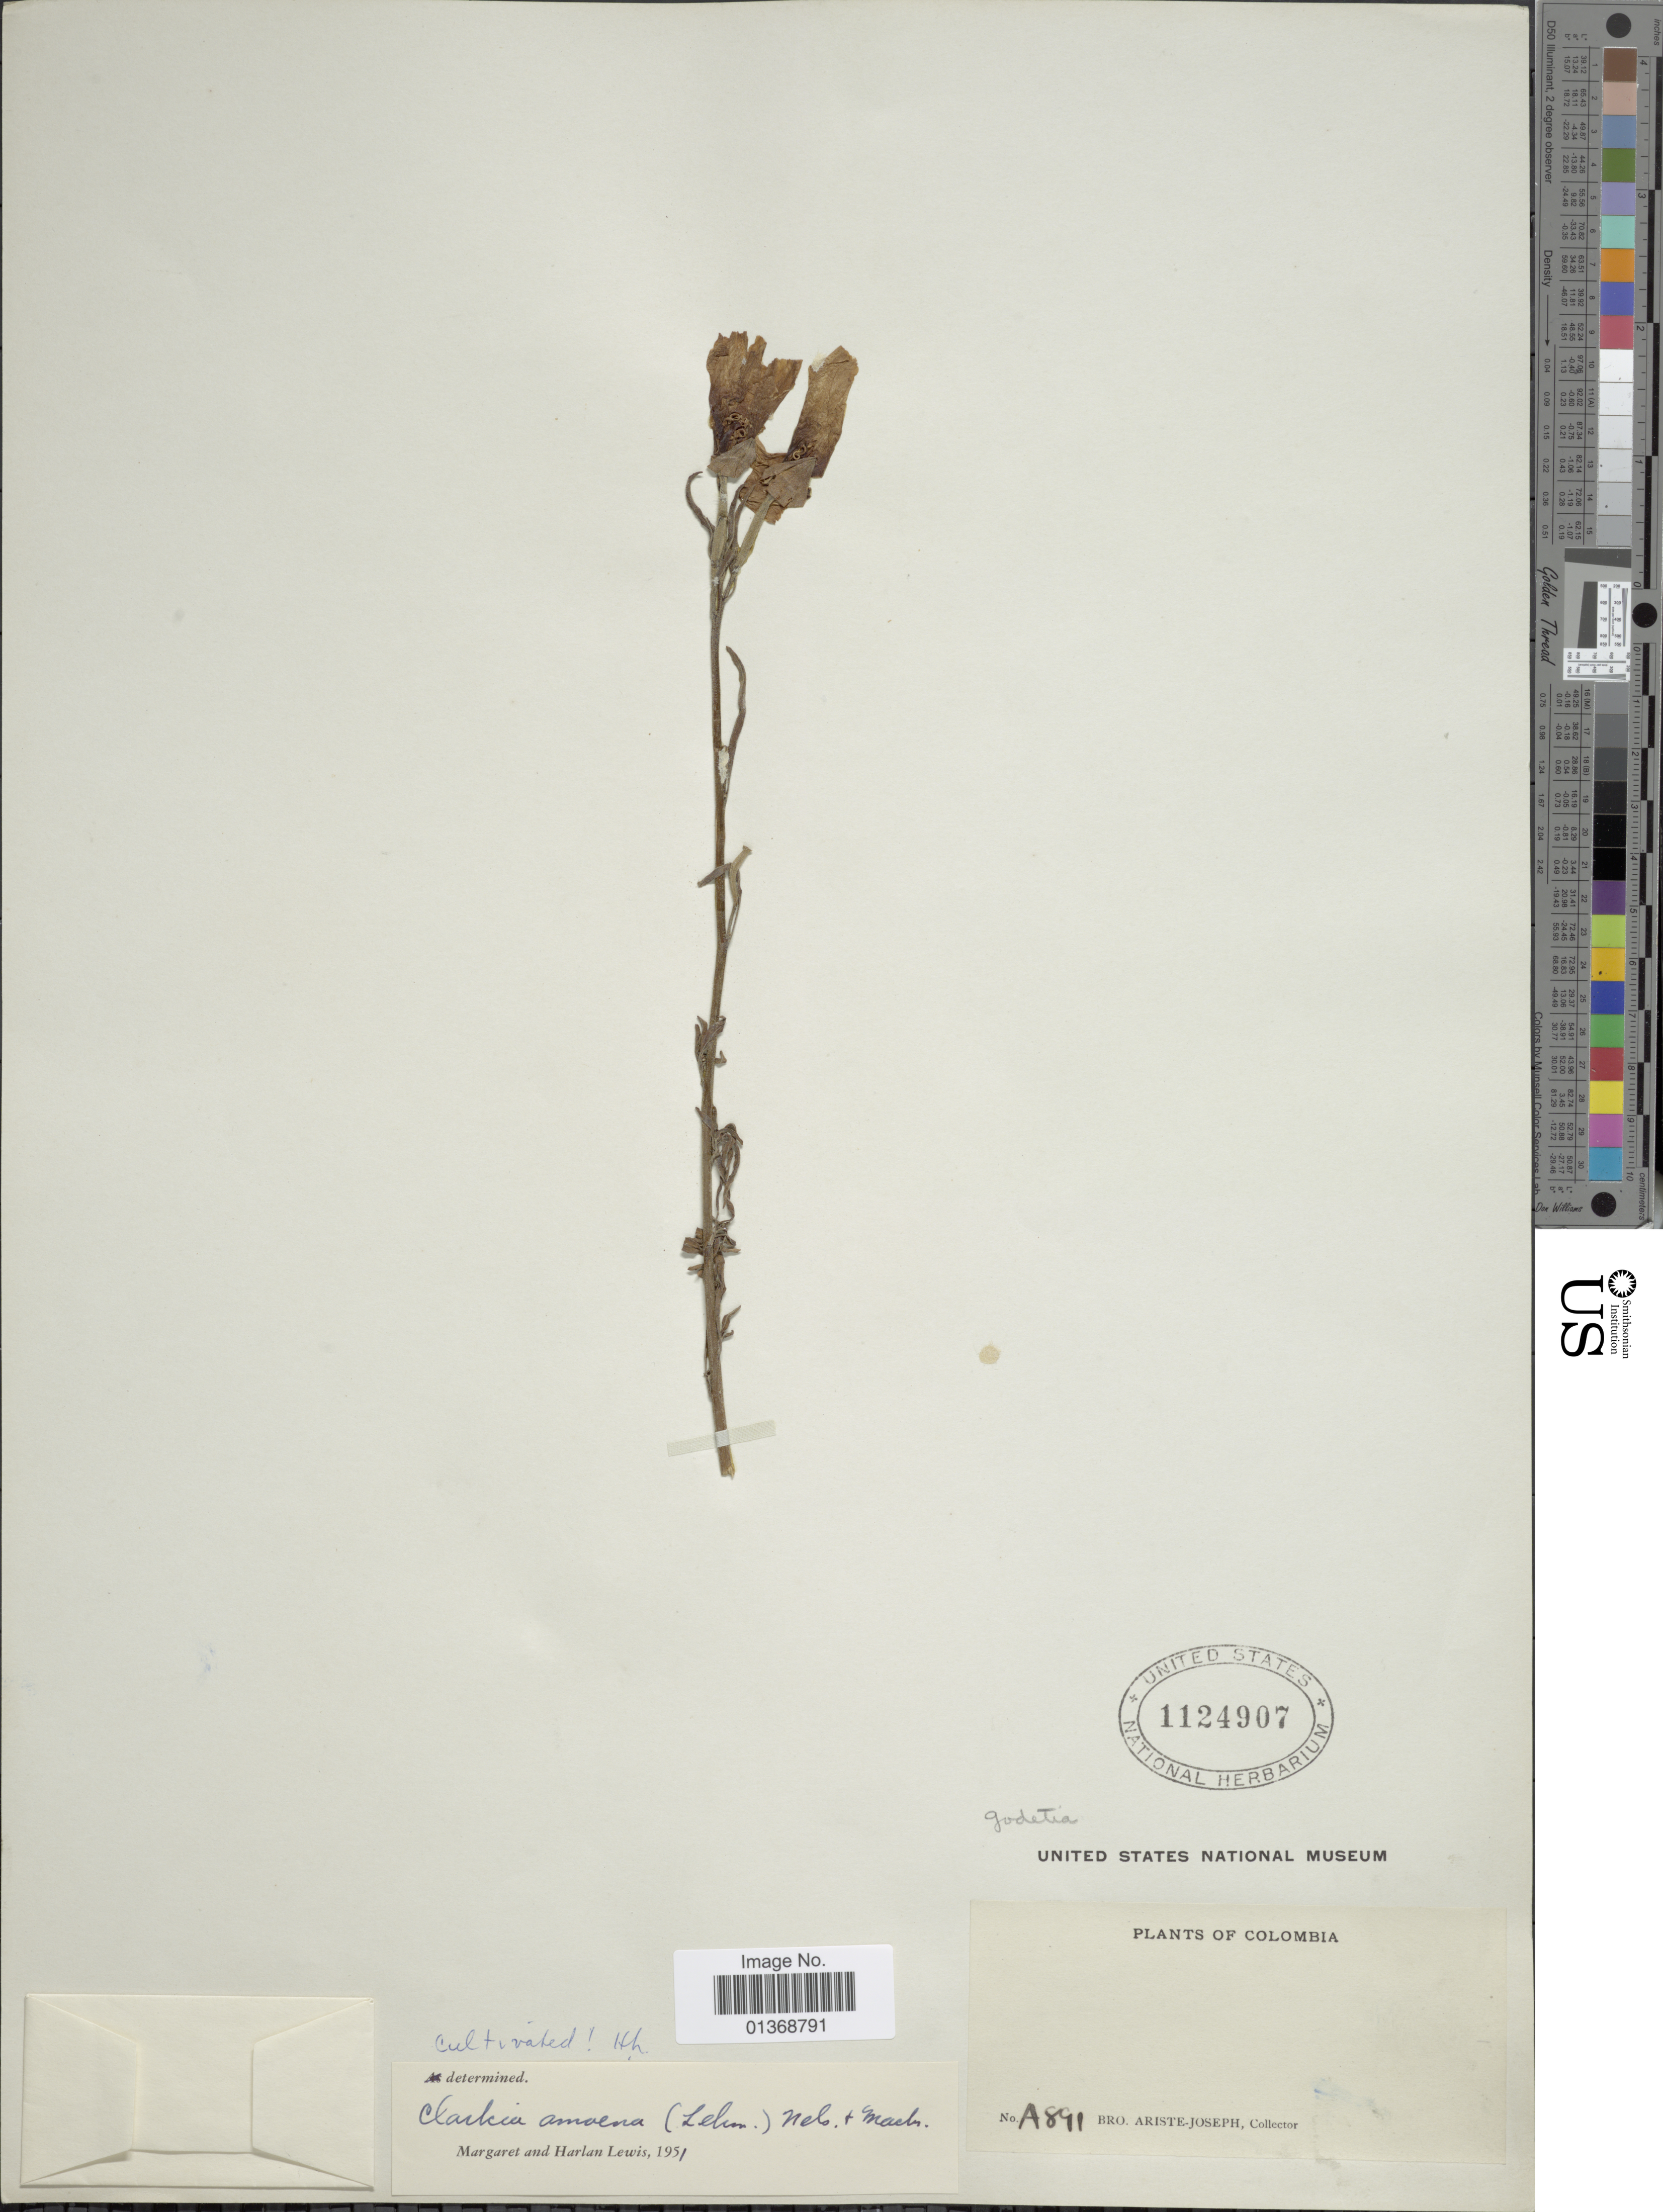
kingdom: Plantae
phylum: Tracheophyta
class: Magnoliopsida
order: Myrtales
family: Onagraceae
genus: Clarkia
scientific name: Clarkia amoena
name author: (Lehm.) A. Nelson & J.F. Macbr.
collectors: Bro. Ariste-Joseph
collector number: A891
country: Colombia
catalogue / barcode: US 1124907